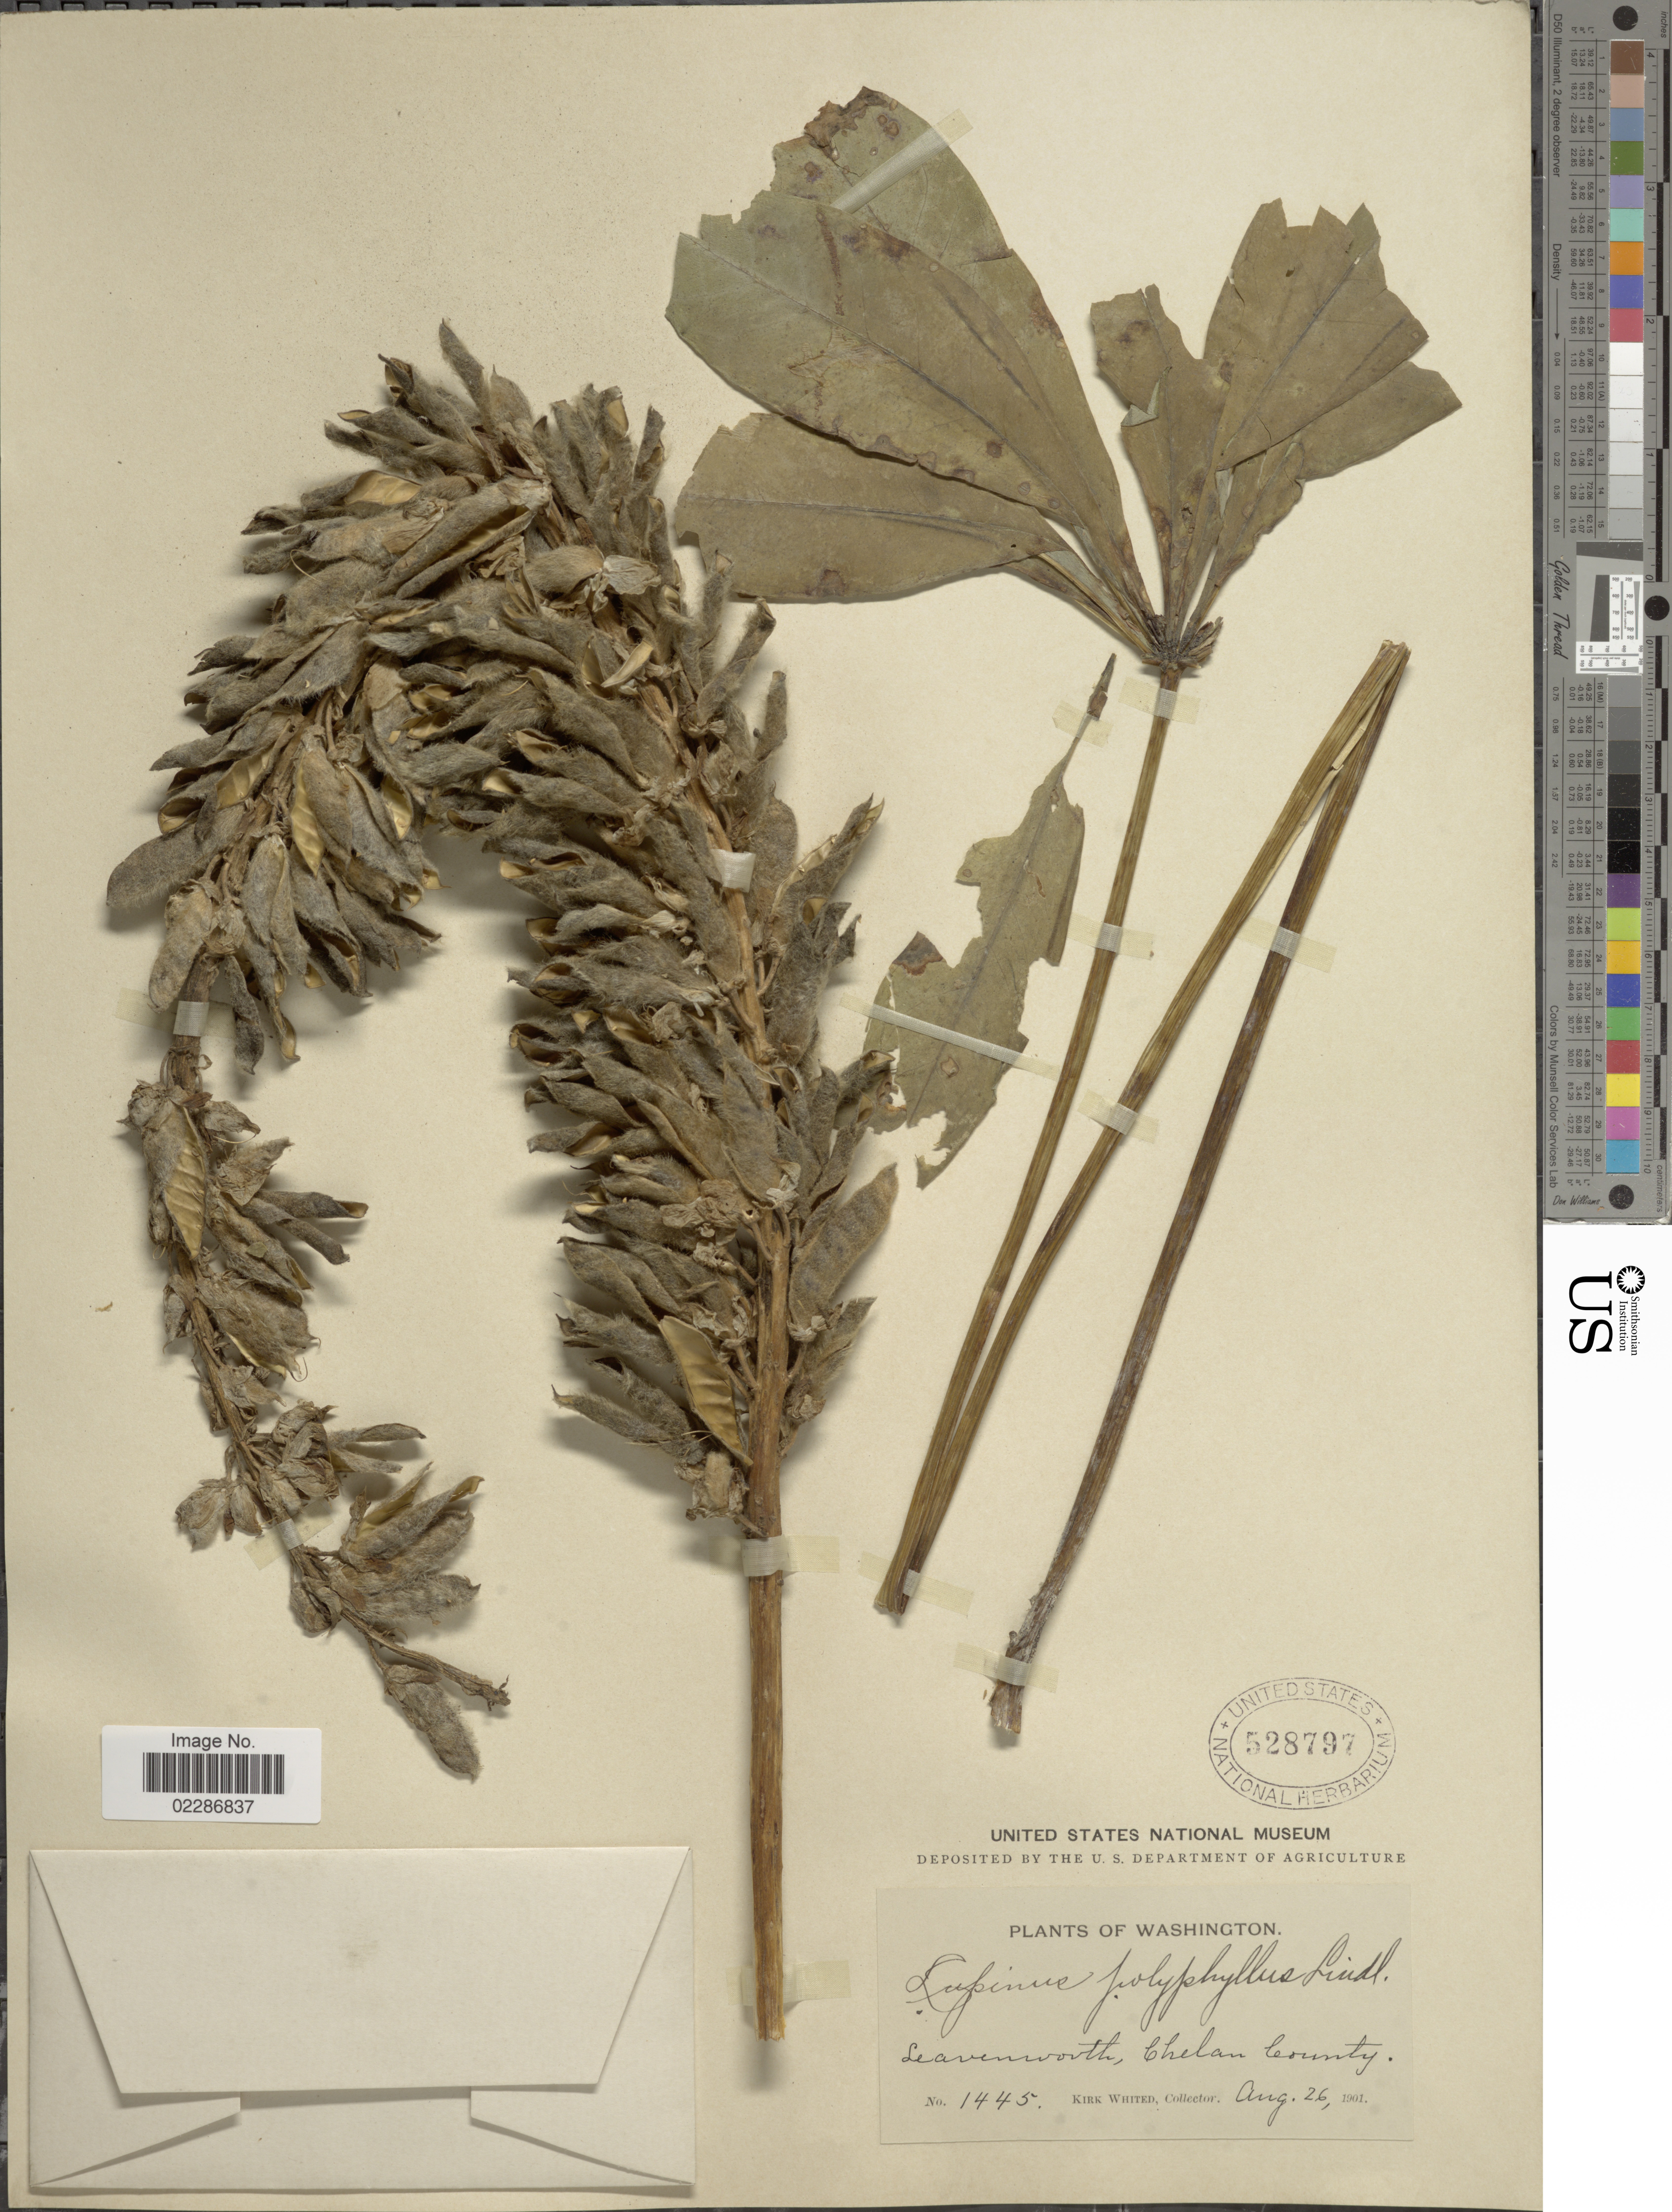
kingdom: Plantae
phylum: Tracheophyta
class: Magnoliopsida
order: Fabales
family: Fabaceae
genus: Lupinus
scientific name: Lupinus polyphyllus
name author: Lindl.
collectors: K. Whited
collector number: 1445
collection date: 1901-08-26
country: United States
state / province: Washington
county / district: Chelan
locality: Leavenworth, Chelan County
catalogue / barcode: US 528797